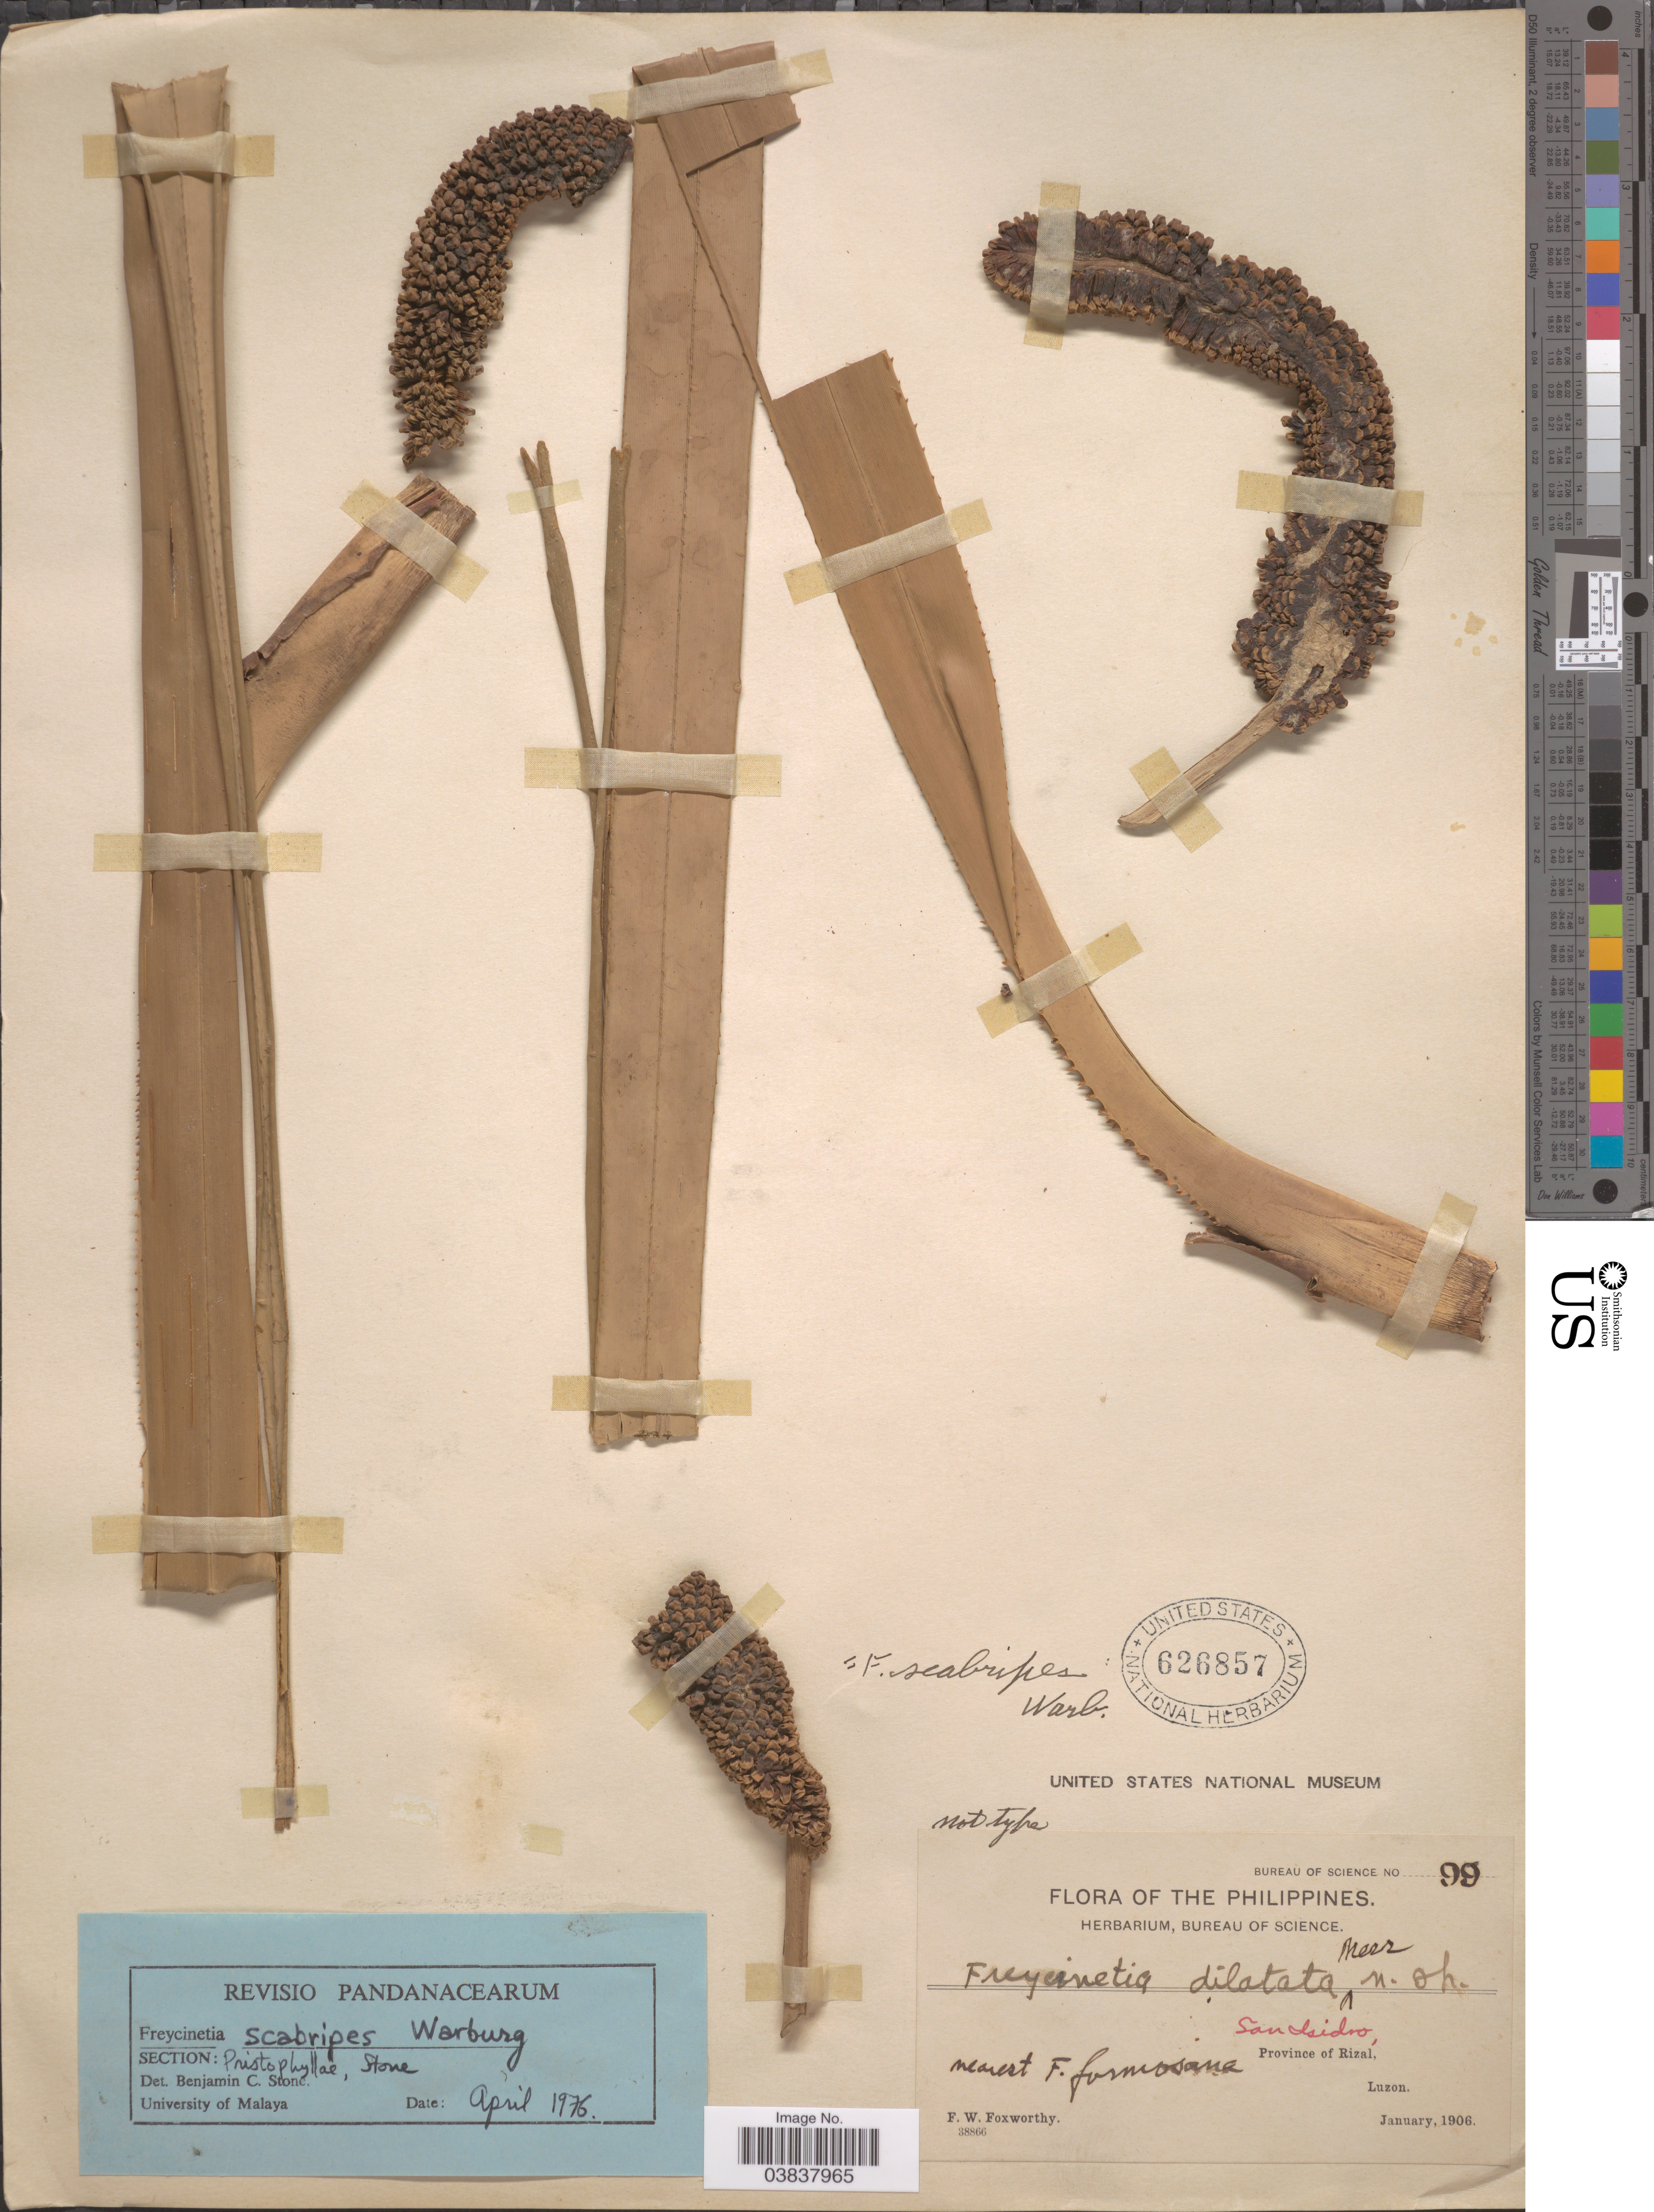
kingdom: Plantae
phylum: Tracheophyta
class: Liliopsida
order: Pandanales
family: Pandanaceae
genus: Freycinetia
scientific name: Freycinetia scabripes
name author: Warb.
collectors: F. W. Foxworthy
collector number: Bureau of Science 99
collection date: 1906-01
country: Philippines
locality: San Isidro, Province of Rizal, Luzon.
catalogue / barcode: US 626857